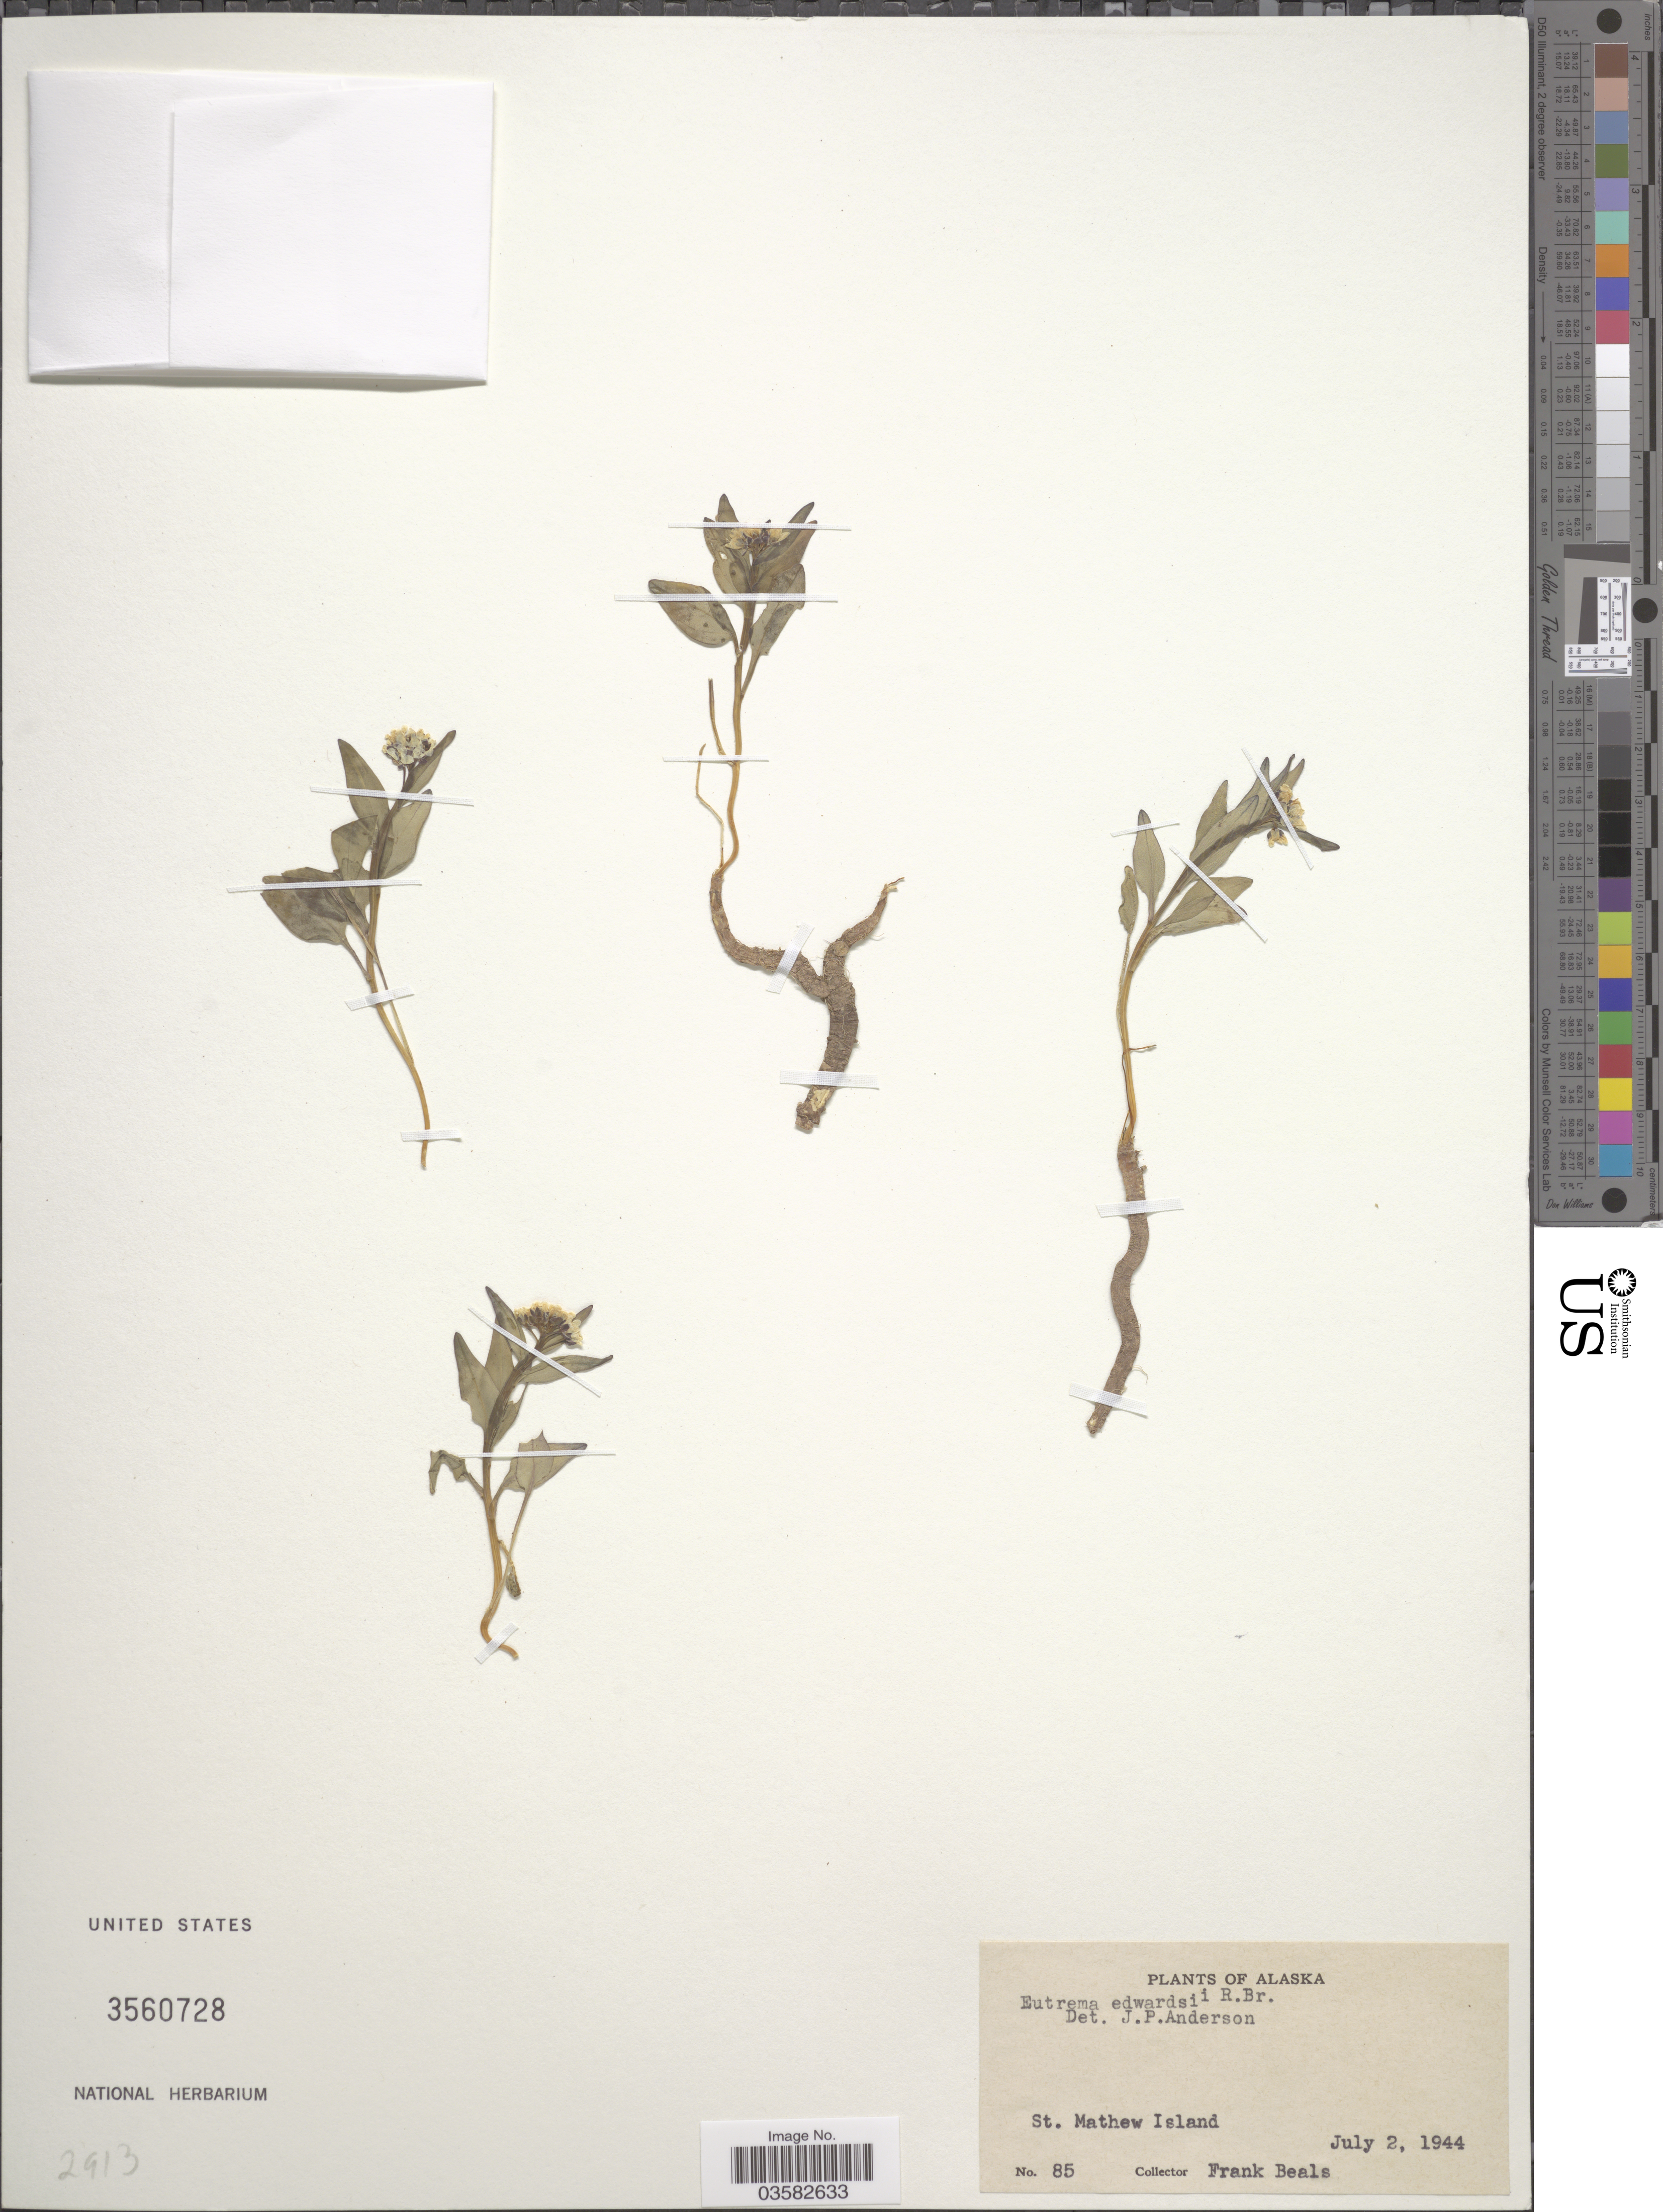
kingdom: Plantae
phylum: Tracheophyta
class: Magnoliopsida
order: Brassicales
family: Brassicaceae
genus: Eutrema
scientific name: Eutrema edwardsii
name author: R. Br.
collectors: F. Beals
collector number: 85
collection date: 1944-07-02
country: United States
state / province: Alaska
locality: St. Mathew Island.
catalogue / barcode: US 3560728